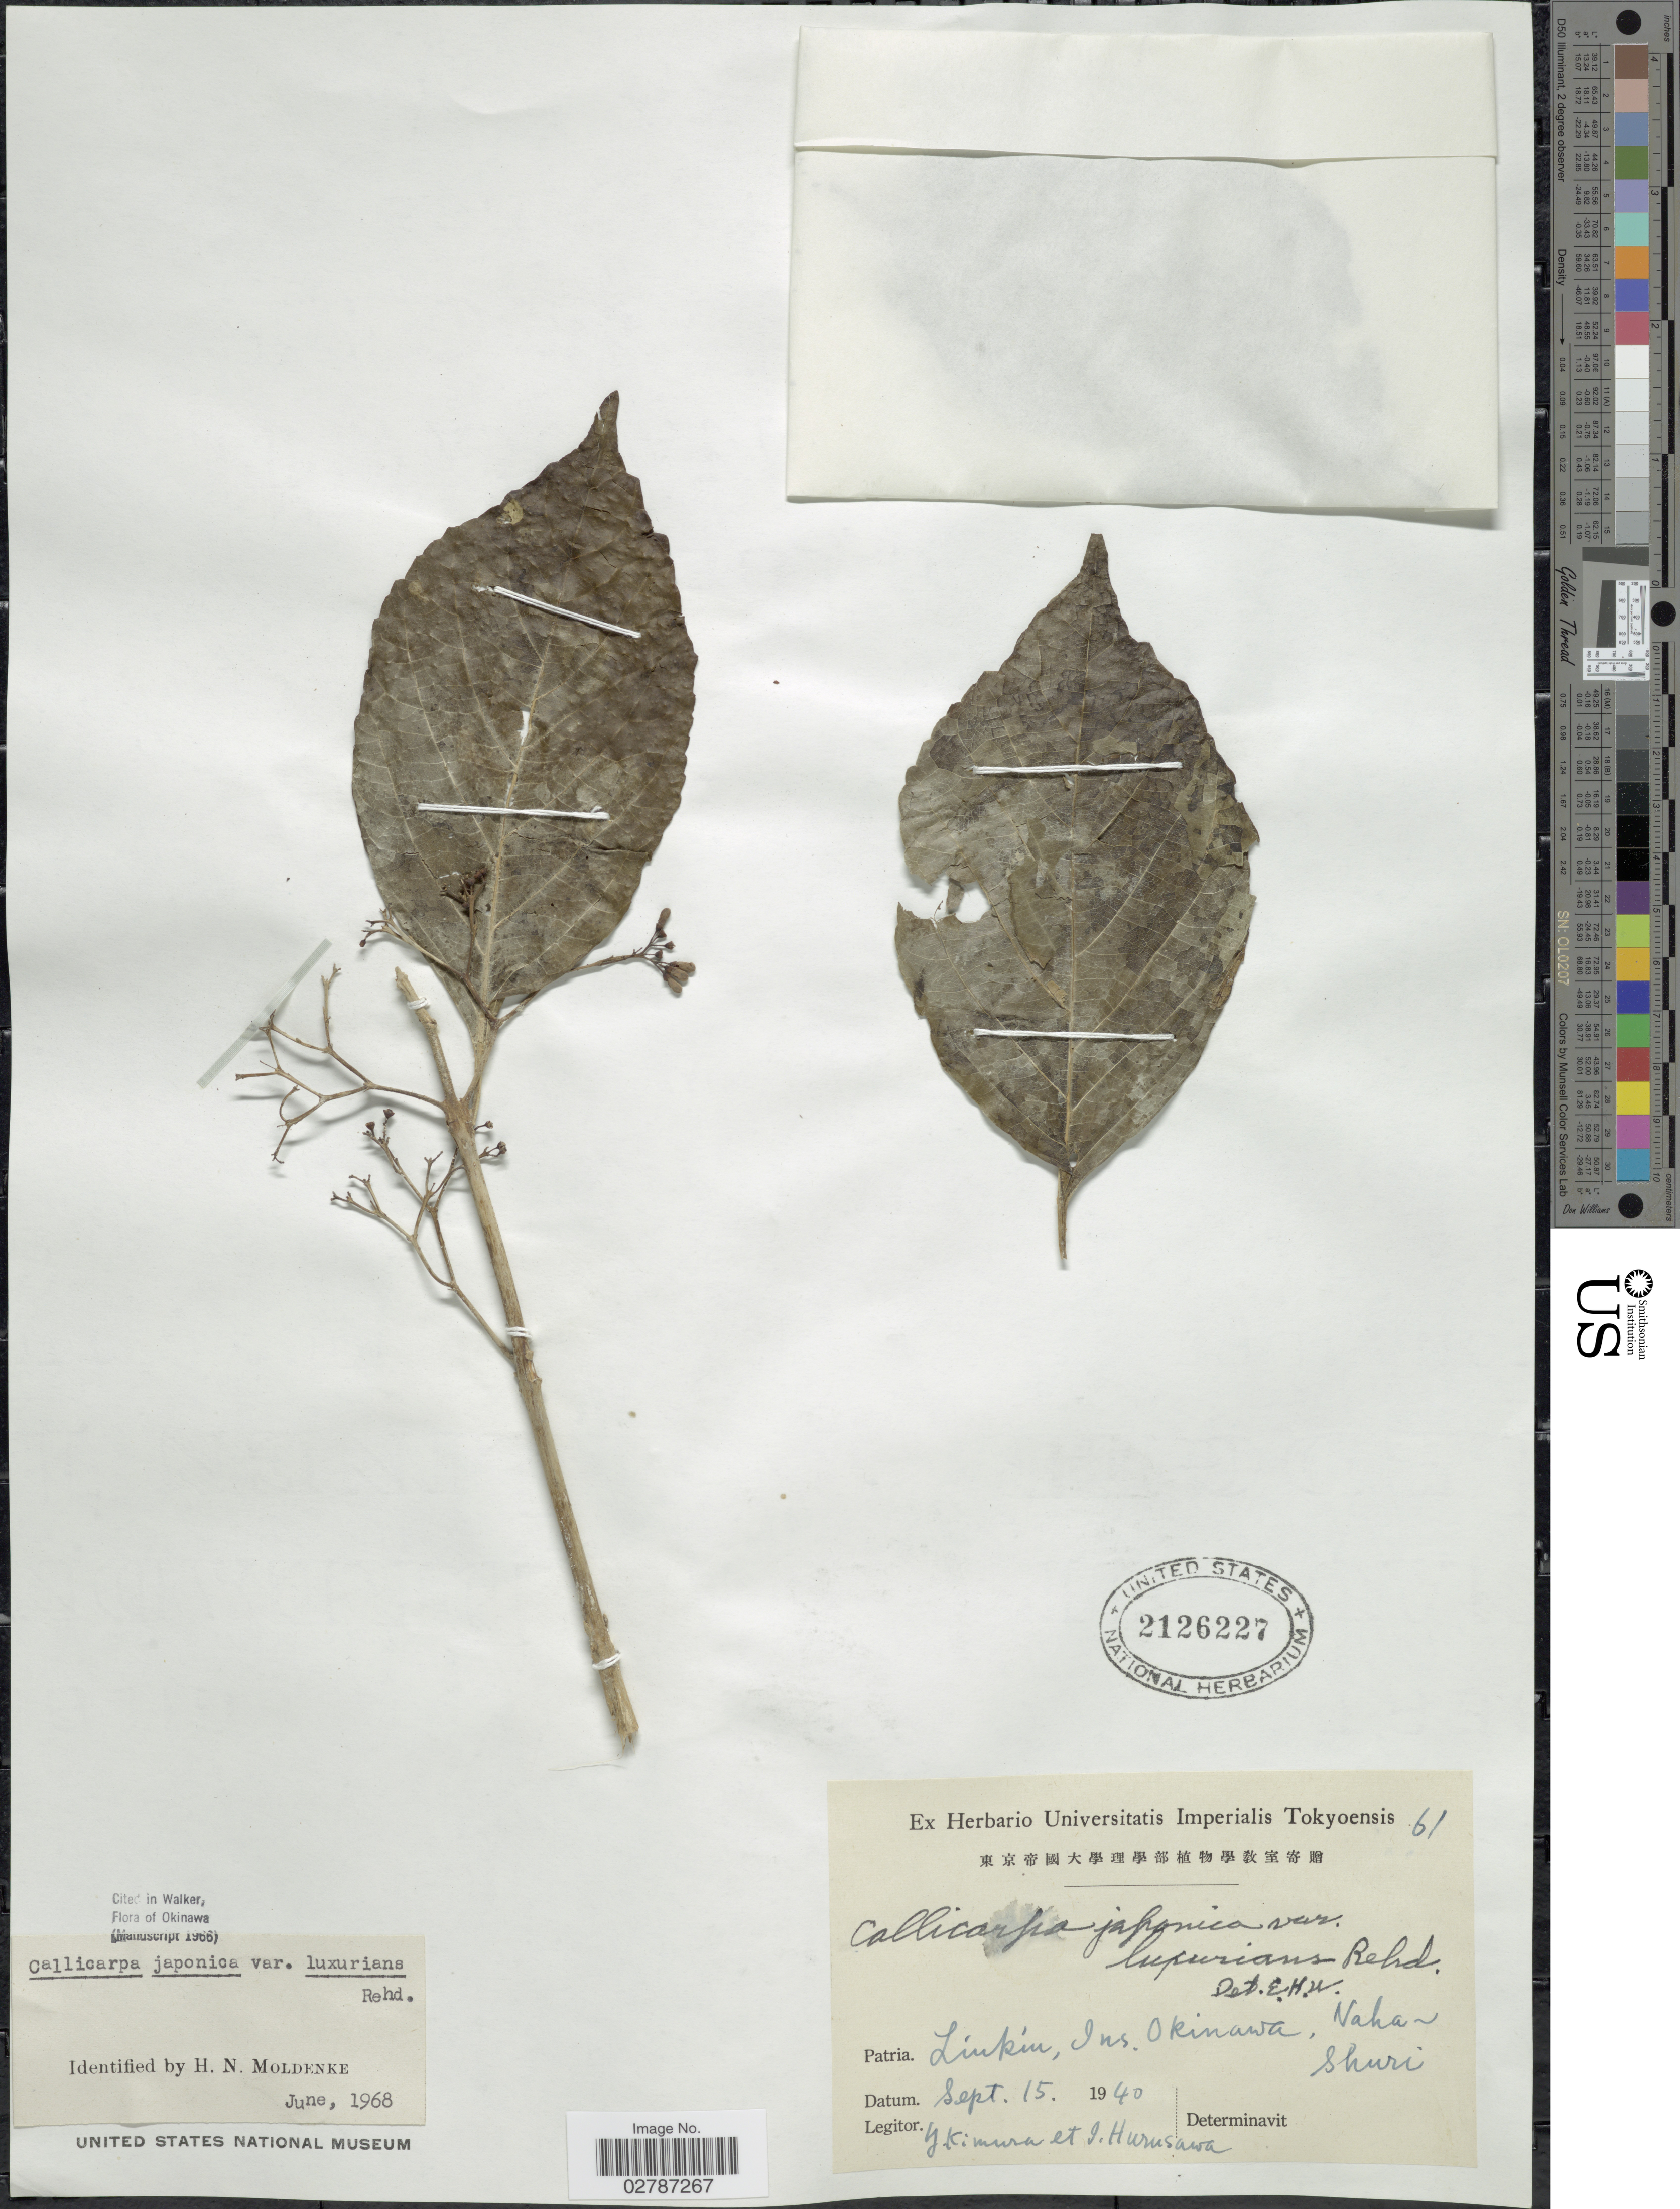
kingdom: Plantae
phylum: Tracheophyta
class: Magnoliopsida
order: Lamiales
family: Lamiaceae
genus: Callicarpa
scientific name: Callicarpa japonica var. luxurians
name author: Rehder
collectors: Y. Kimura & I. Hurusawa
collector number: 61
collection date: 1940-09-15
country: Japan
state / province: Okinawa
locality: Liukiu, Ins. Okinawa, Naha-Shuri.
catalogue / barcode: US 2126227